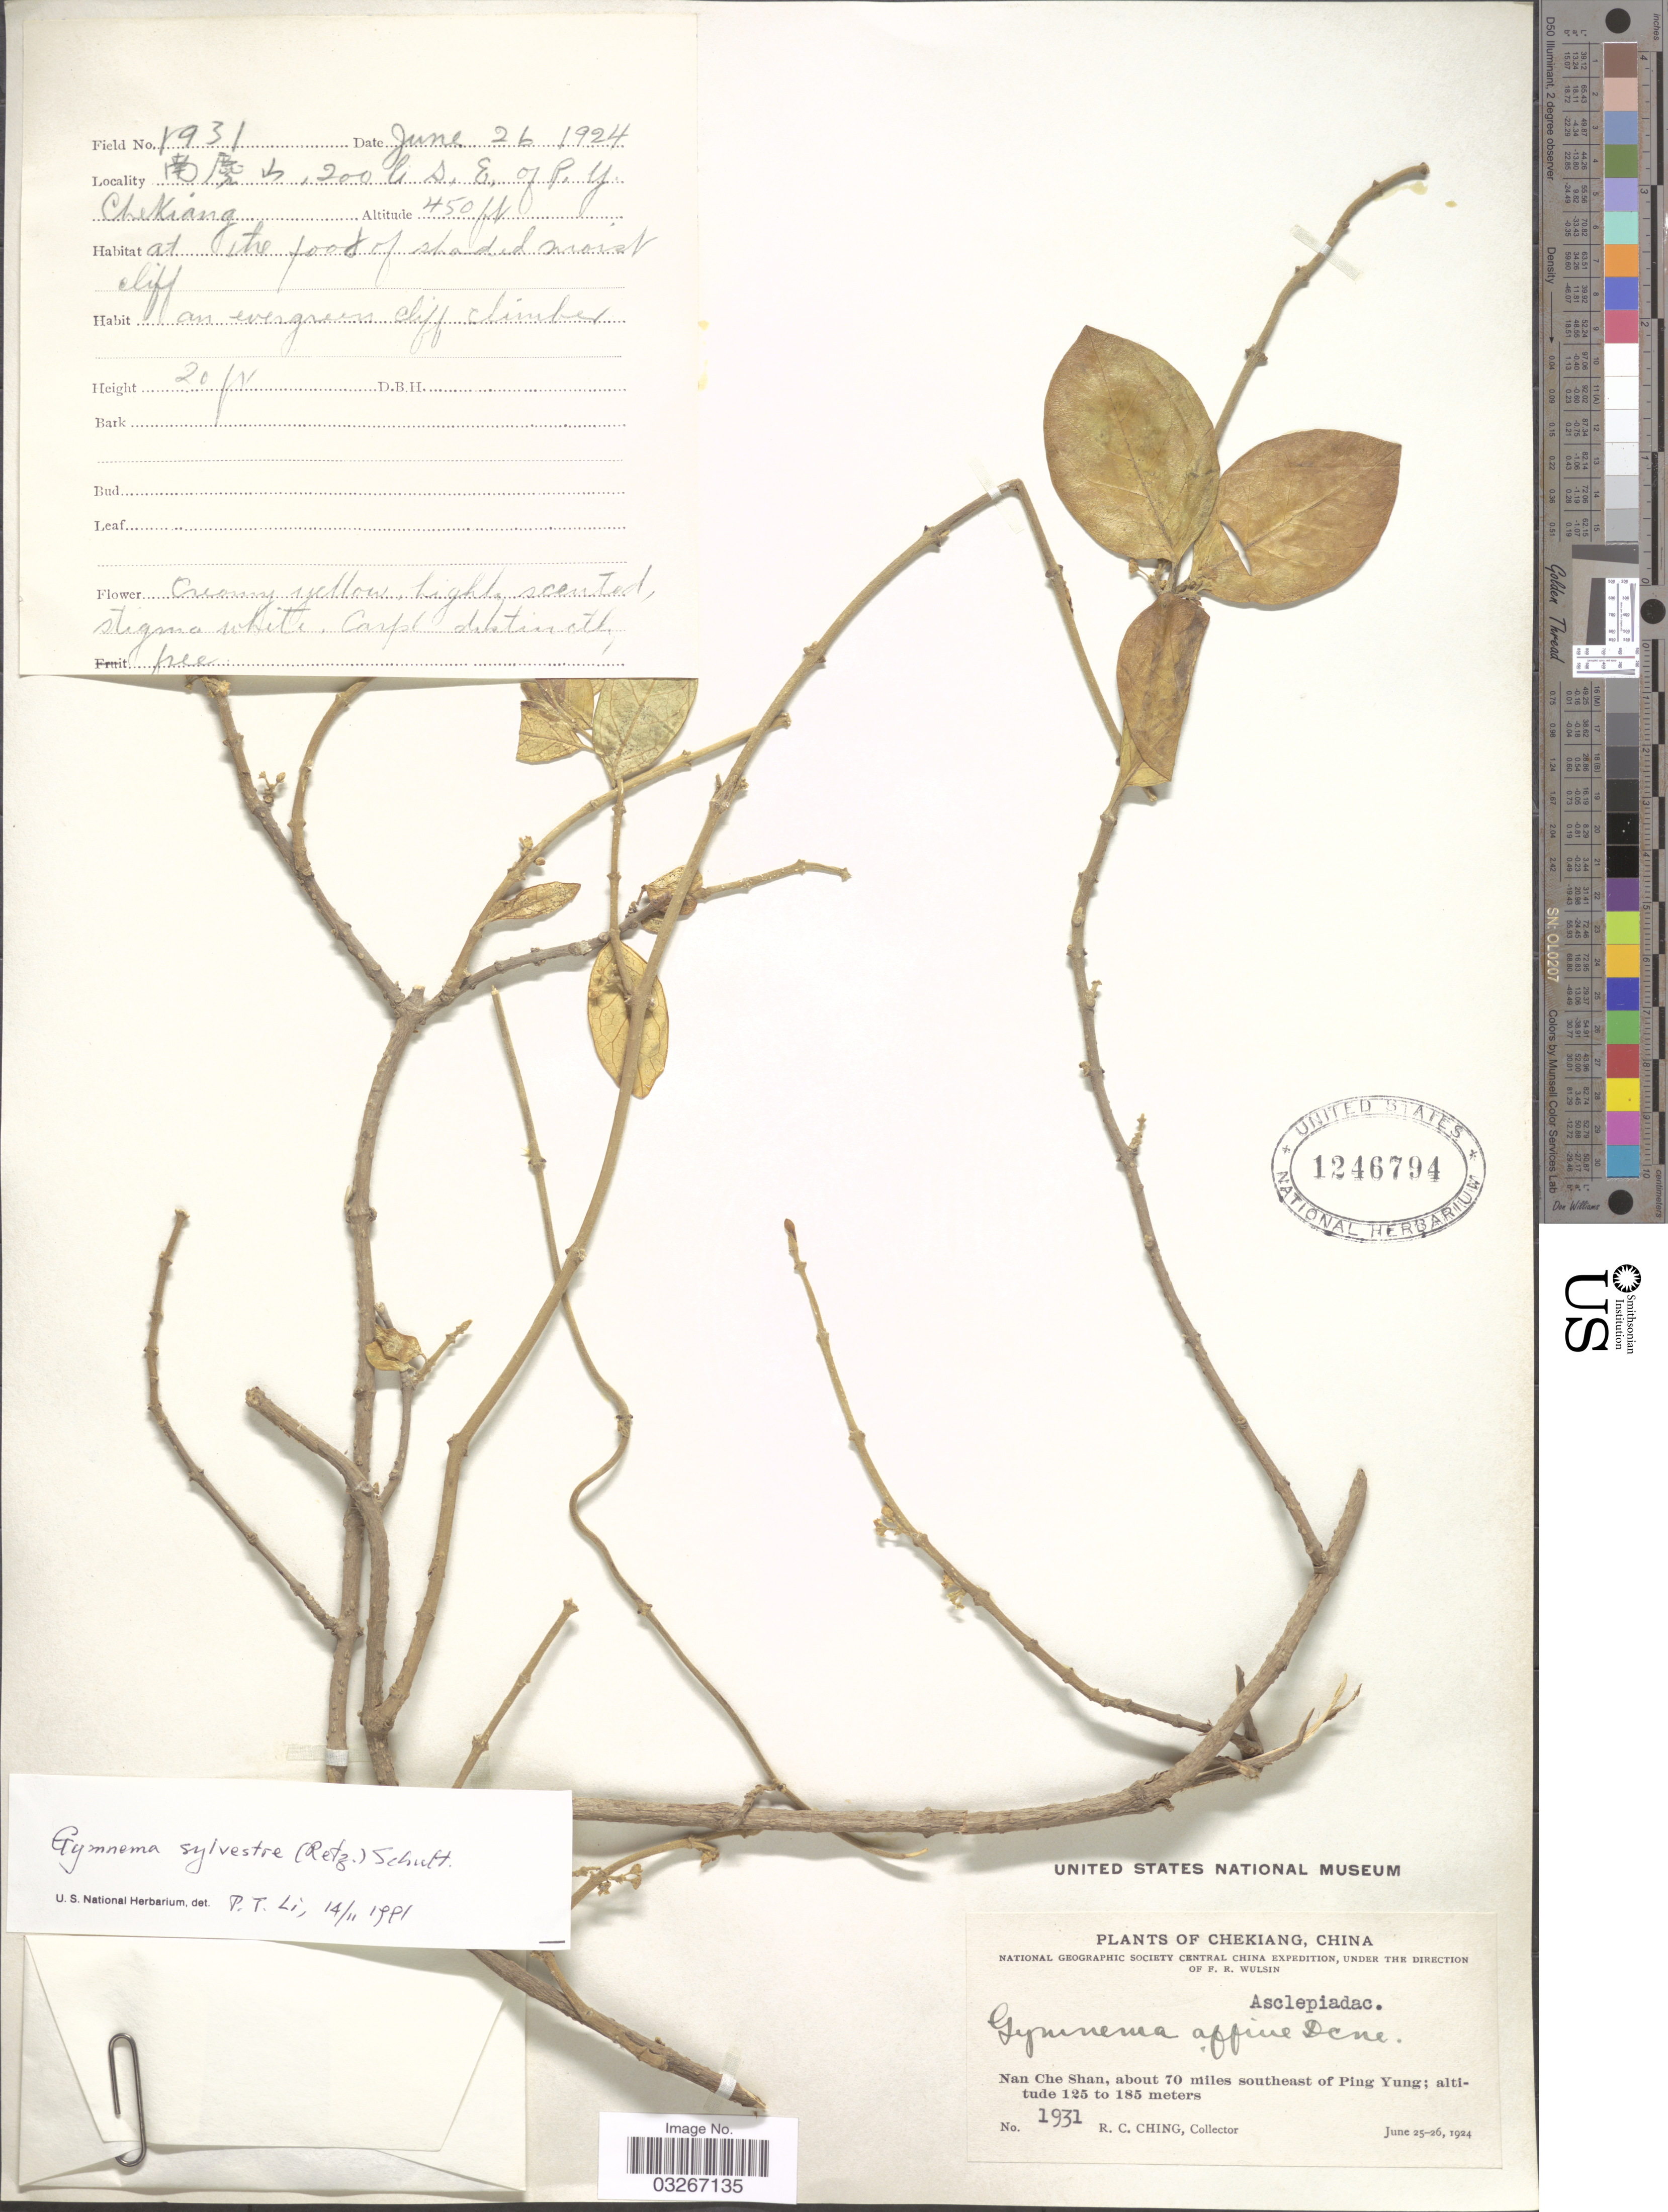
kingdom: Plantae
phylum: Tracheophyta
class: Magnoliopsida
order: Gentianales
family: Apocynaceae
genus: Gymnema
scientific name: Gymnema sylvestre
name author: (Retz.) R. Br. ex Schult. in Roem. & Schult.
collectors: R. C. Ching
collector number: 1931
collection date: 1924-06-26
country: China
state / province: Zhejiang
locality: Chekiang. Nan Che Shan, about 70 miles southeast of Ping Yung. X, 200 li s.e. of P. Y. Chekiang.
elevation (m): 137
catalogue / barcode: US 1246794